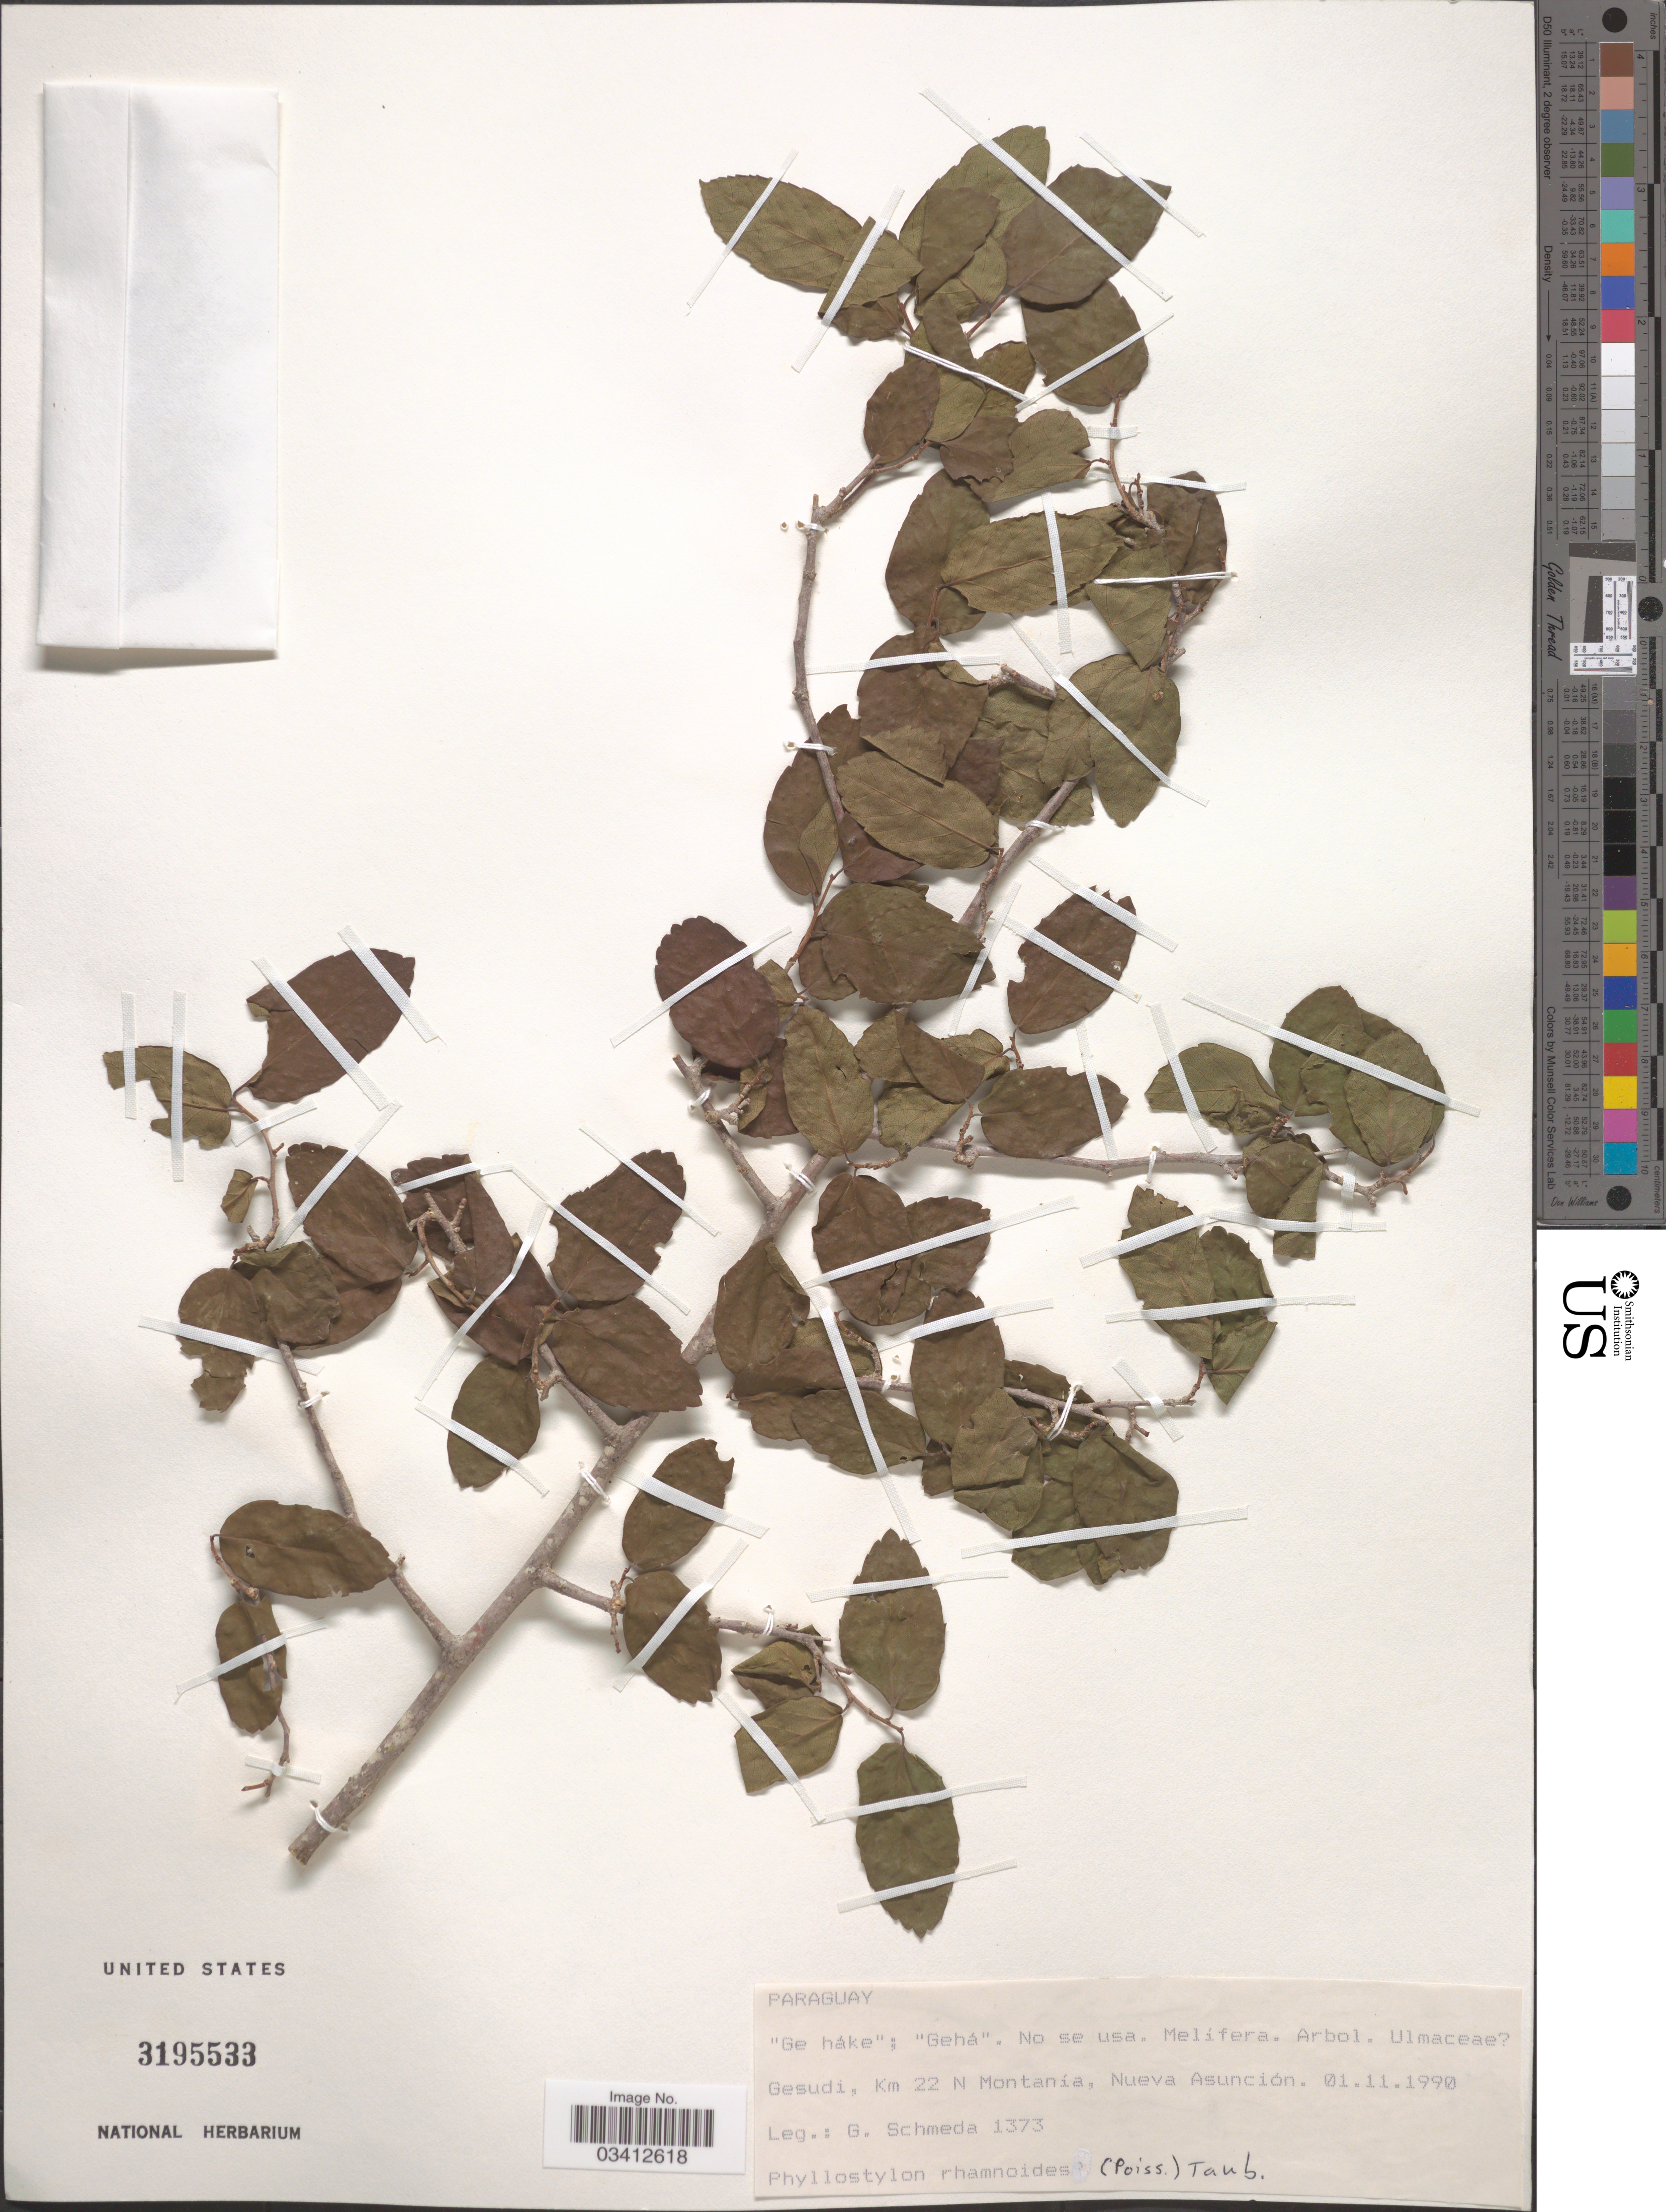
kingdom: Plantae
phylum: Tracheophyta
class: Magnoliopsida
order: Rosales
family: Ulmaceae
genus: Phyllostylon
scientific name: Phyllostylon rhamnoides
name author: (J. Poiss.) Taub.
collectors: G. Schmeda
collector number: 1373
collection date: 1990-11-01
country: Paraguay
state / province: Asuncion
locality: Gesudi, Km 22 N Montanía, Nueva Asunción.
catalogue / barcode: US 3195533